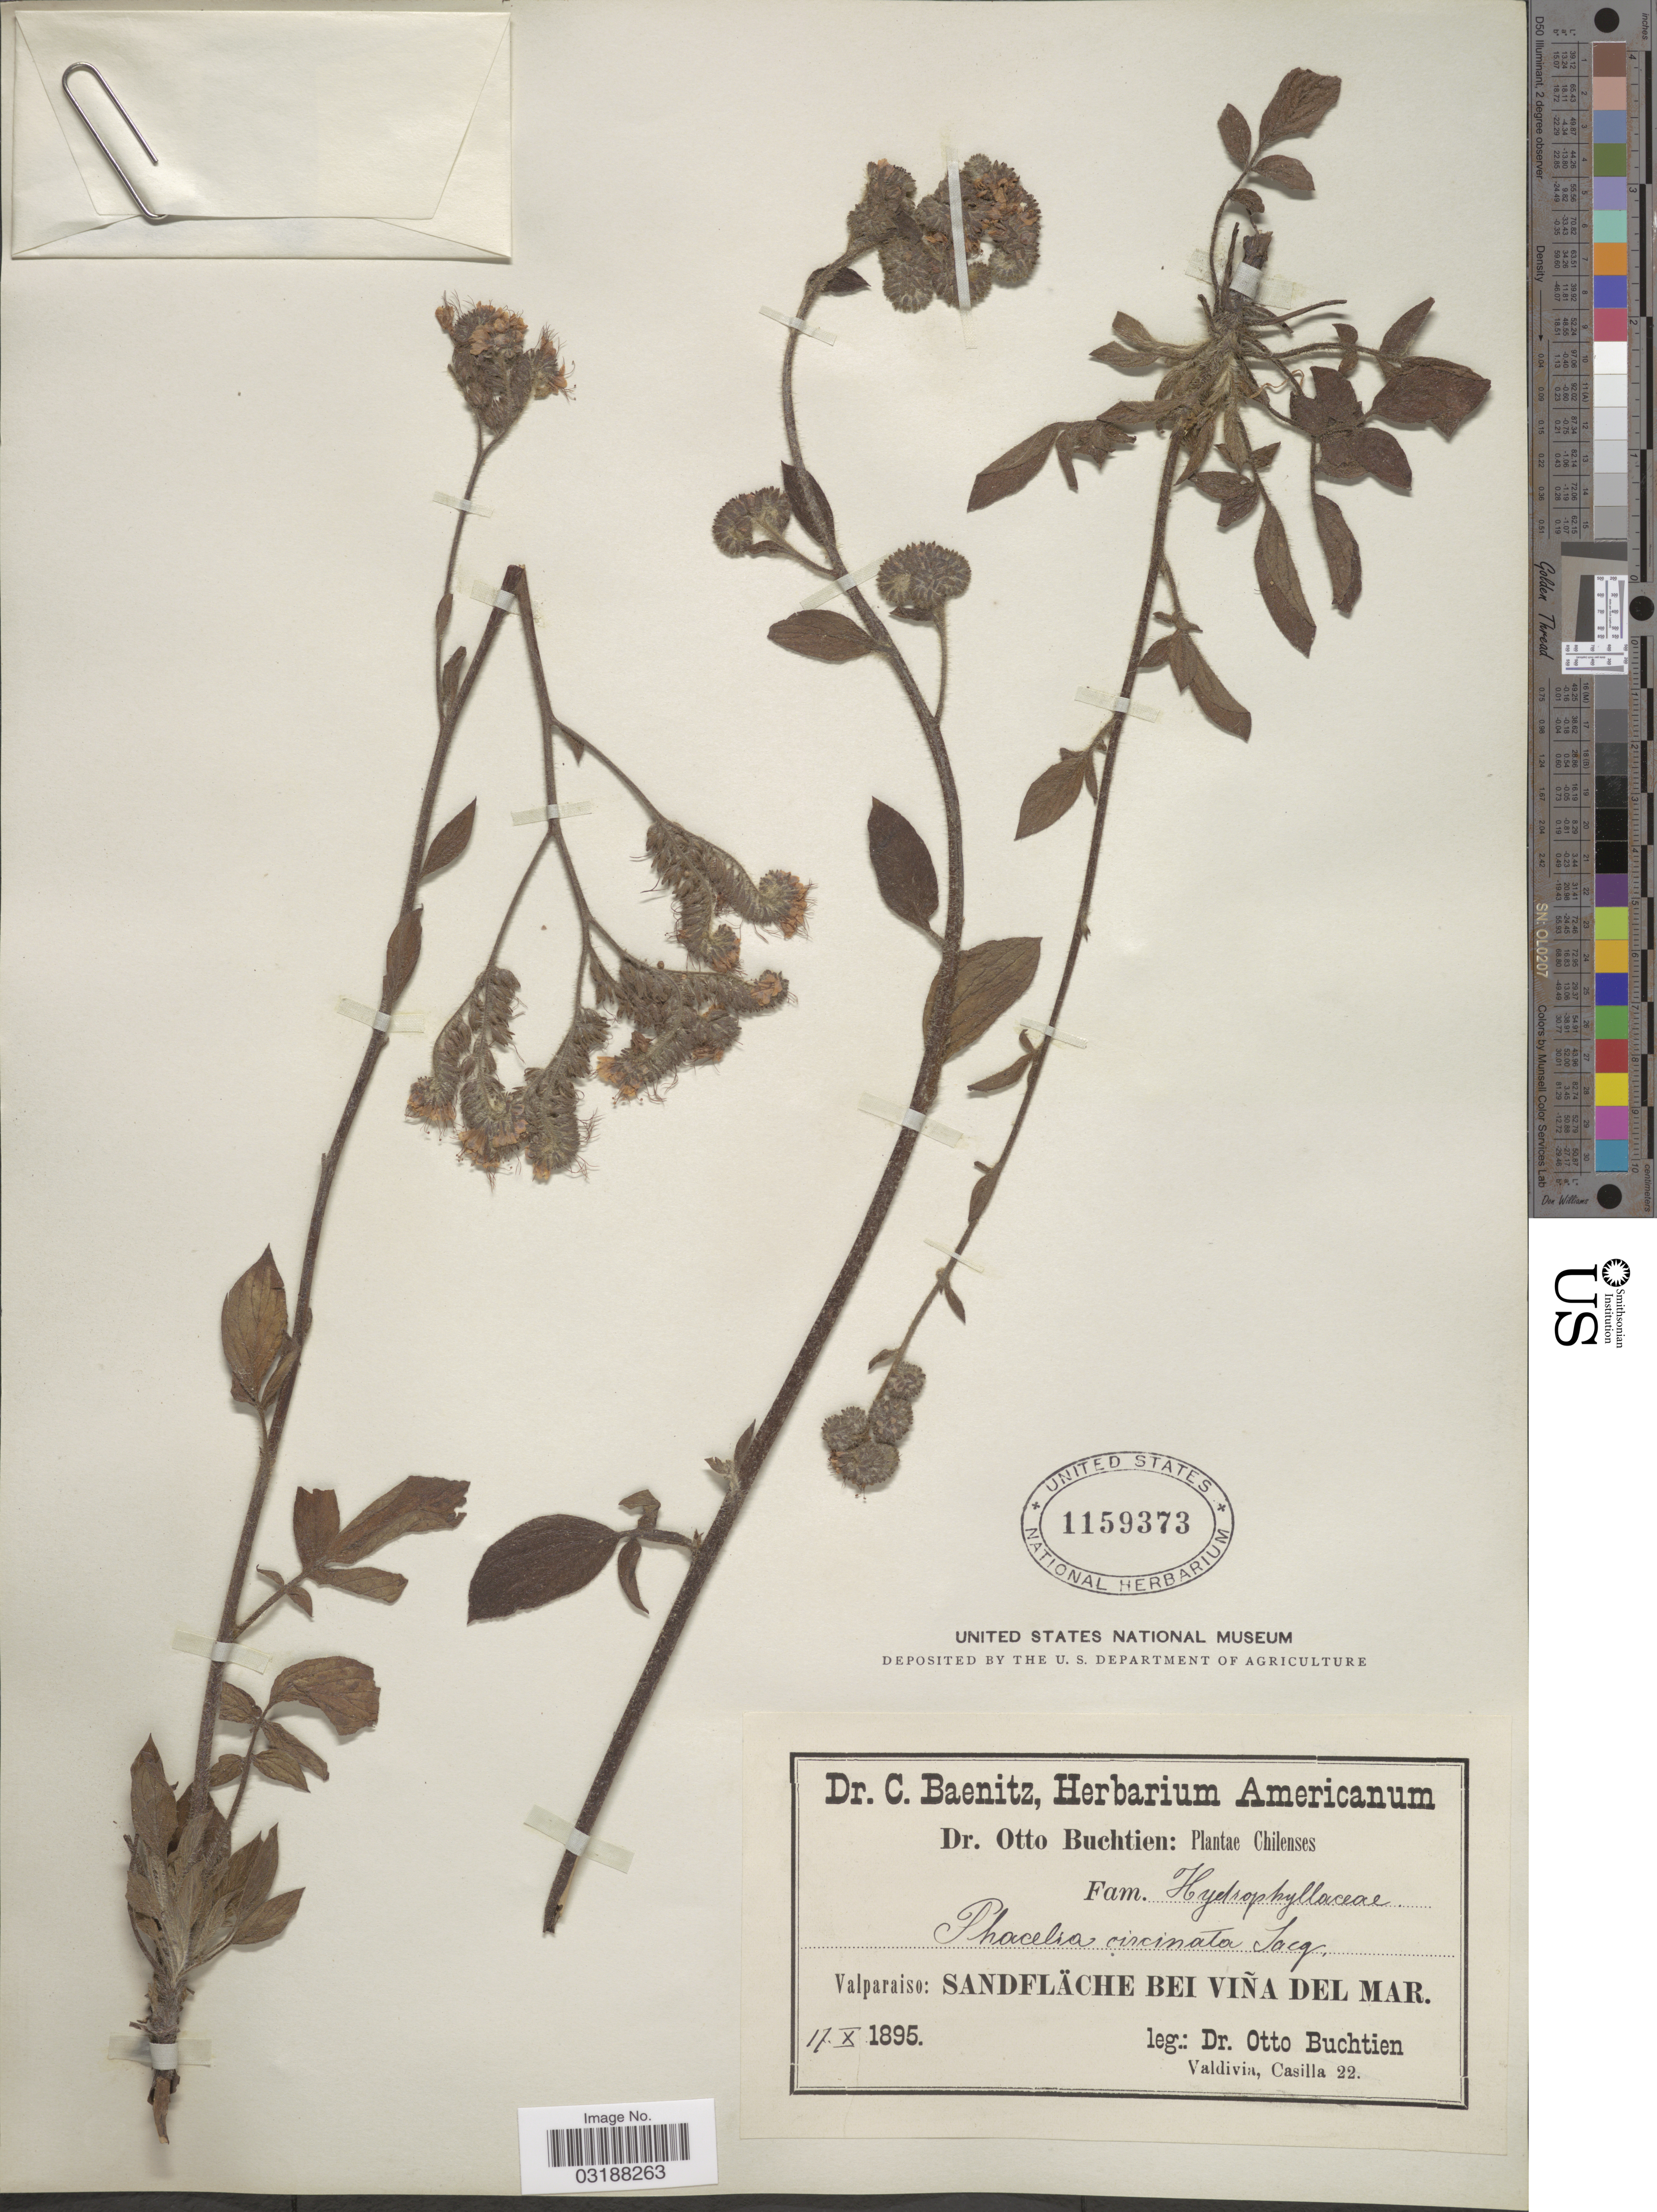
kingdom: Plantae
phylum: Tracheophyta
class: Magnoliopsida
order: Boraginales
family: Hydrophyllaceae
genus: Phacelia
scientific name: Phacelia magellanica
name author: (Lam.) Coville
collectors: O. Buchtien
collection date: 1895-10-17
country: Chile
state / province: Valparaíso (V)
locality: Valparaiso: Sandfläche Bei Viña Del Mar.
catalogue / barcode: US 1159373